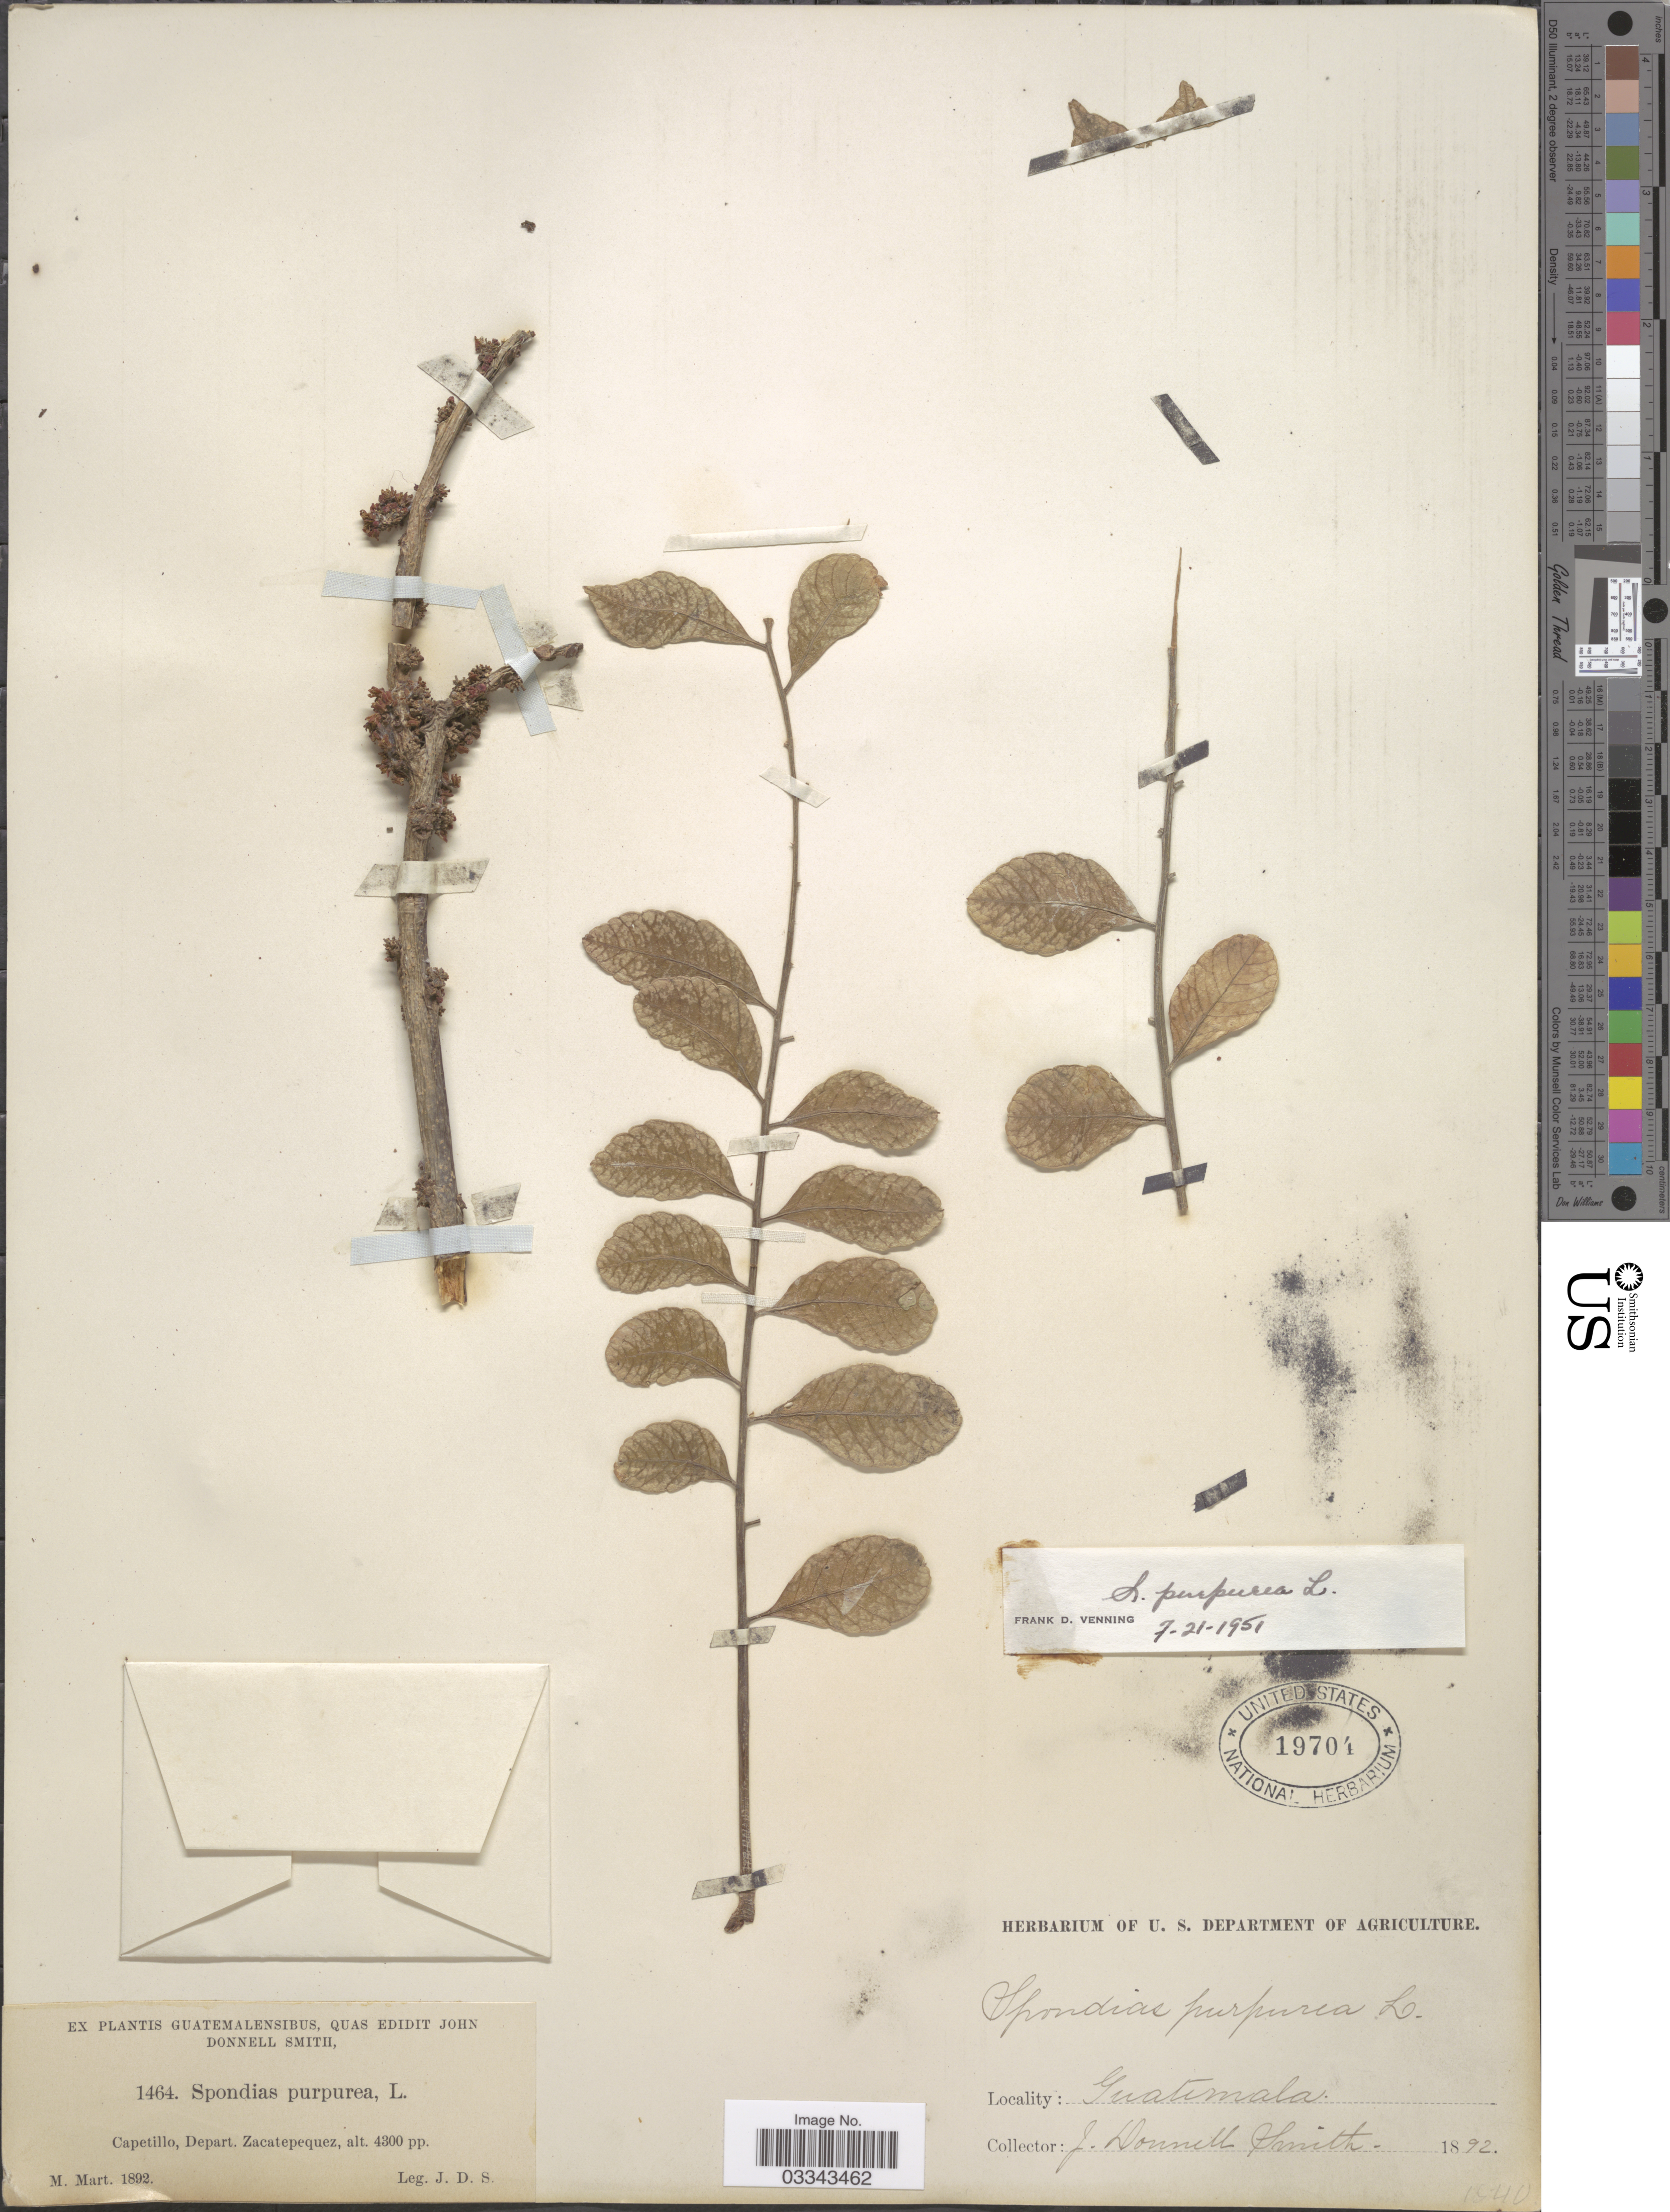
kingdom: Plantae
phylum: Tracheophyta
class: Magnoliopsida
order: Sapindales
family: Anacardiaceae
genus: Spondias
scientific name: Spondias purpurea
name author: L.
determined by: Mitchell, John D.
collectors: J. Donnell Smith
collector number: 1464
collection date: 1892-03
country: Guatemala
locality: Capetillo, Depart. Zacatepequez.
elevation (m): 1311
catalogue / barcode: US 19704